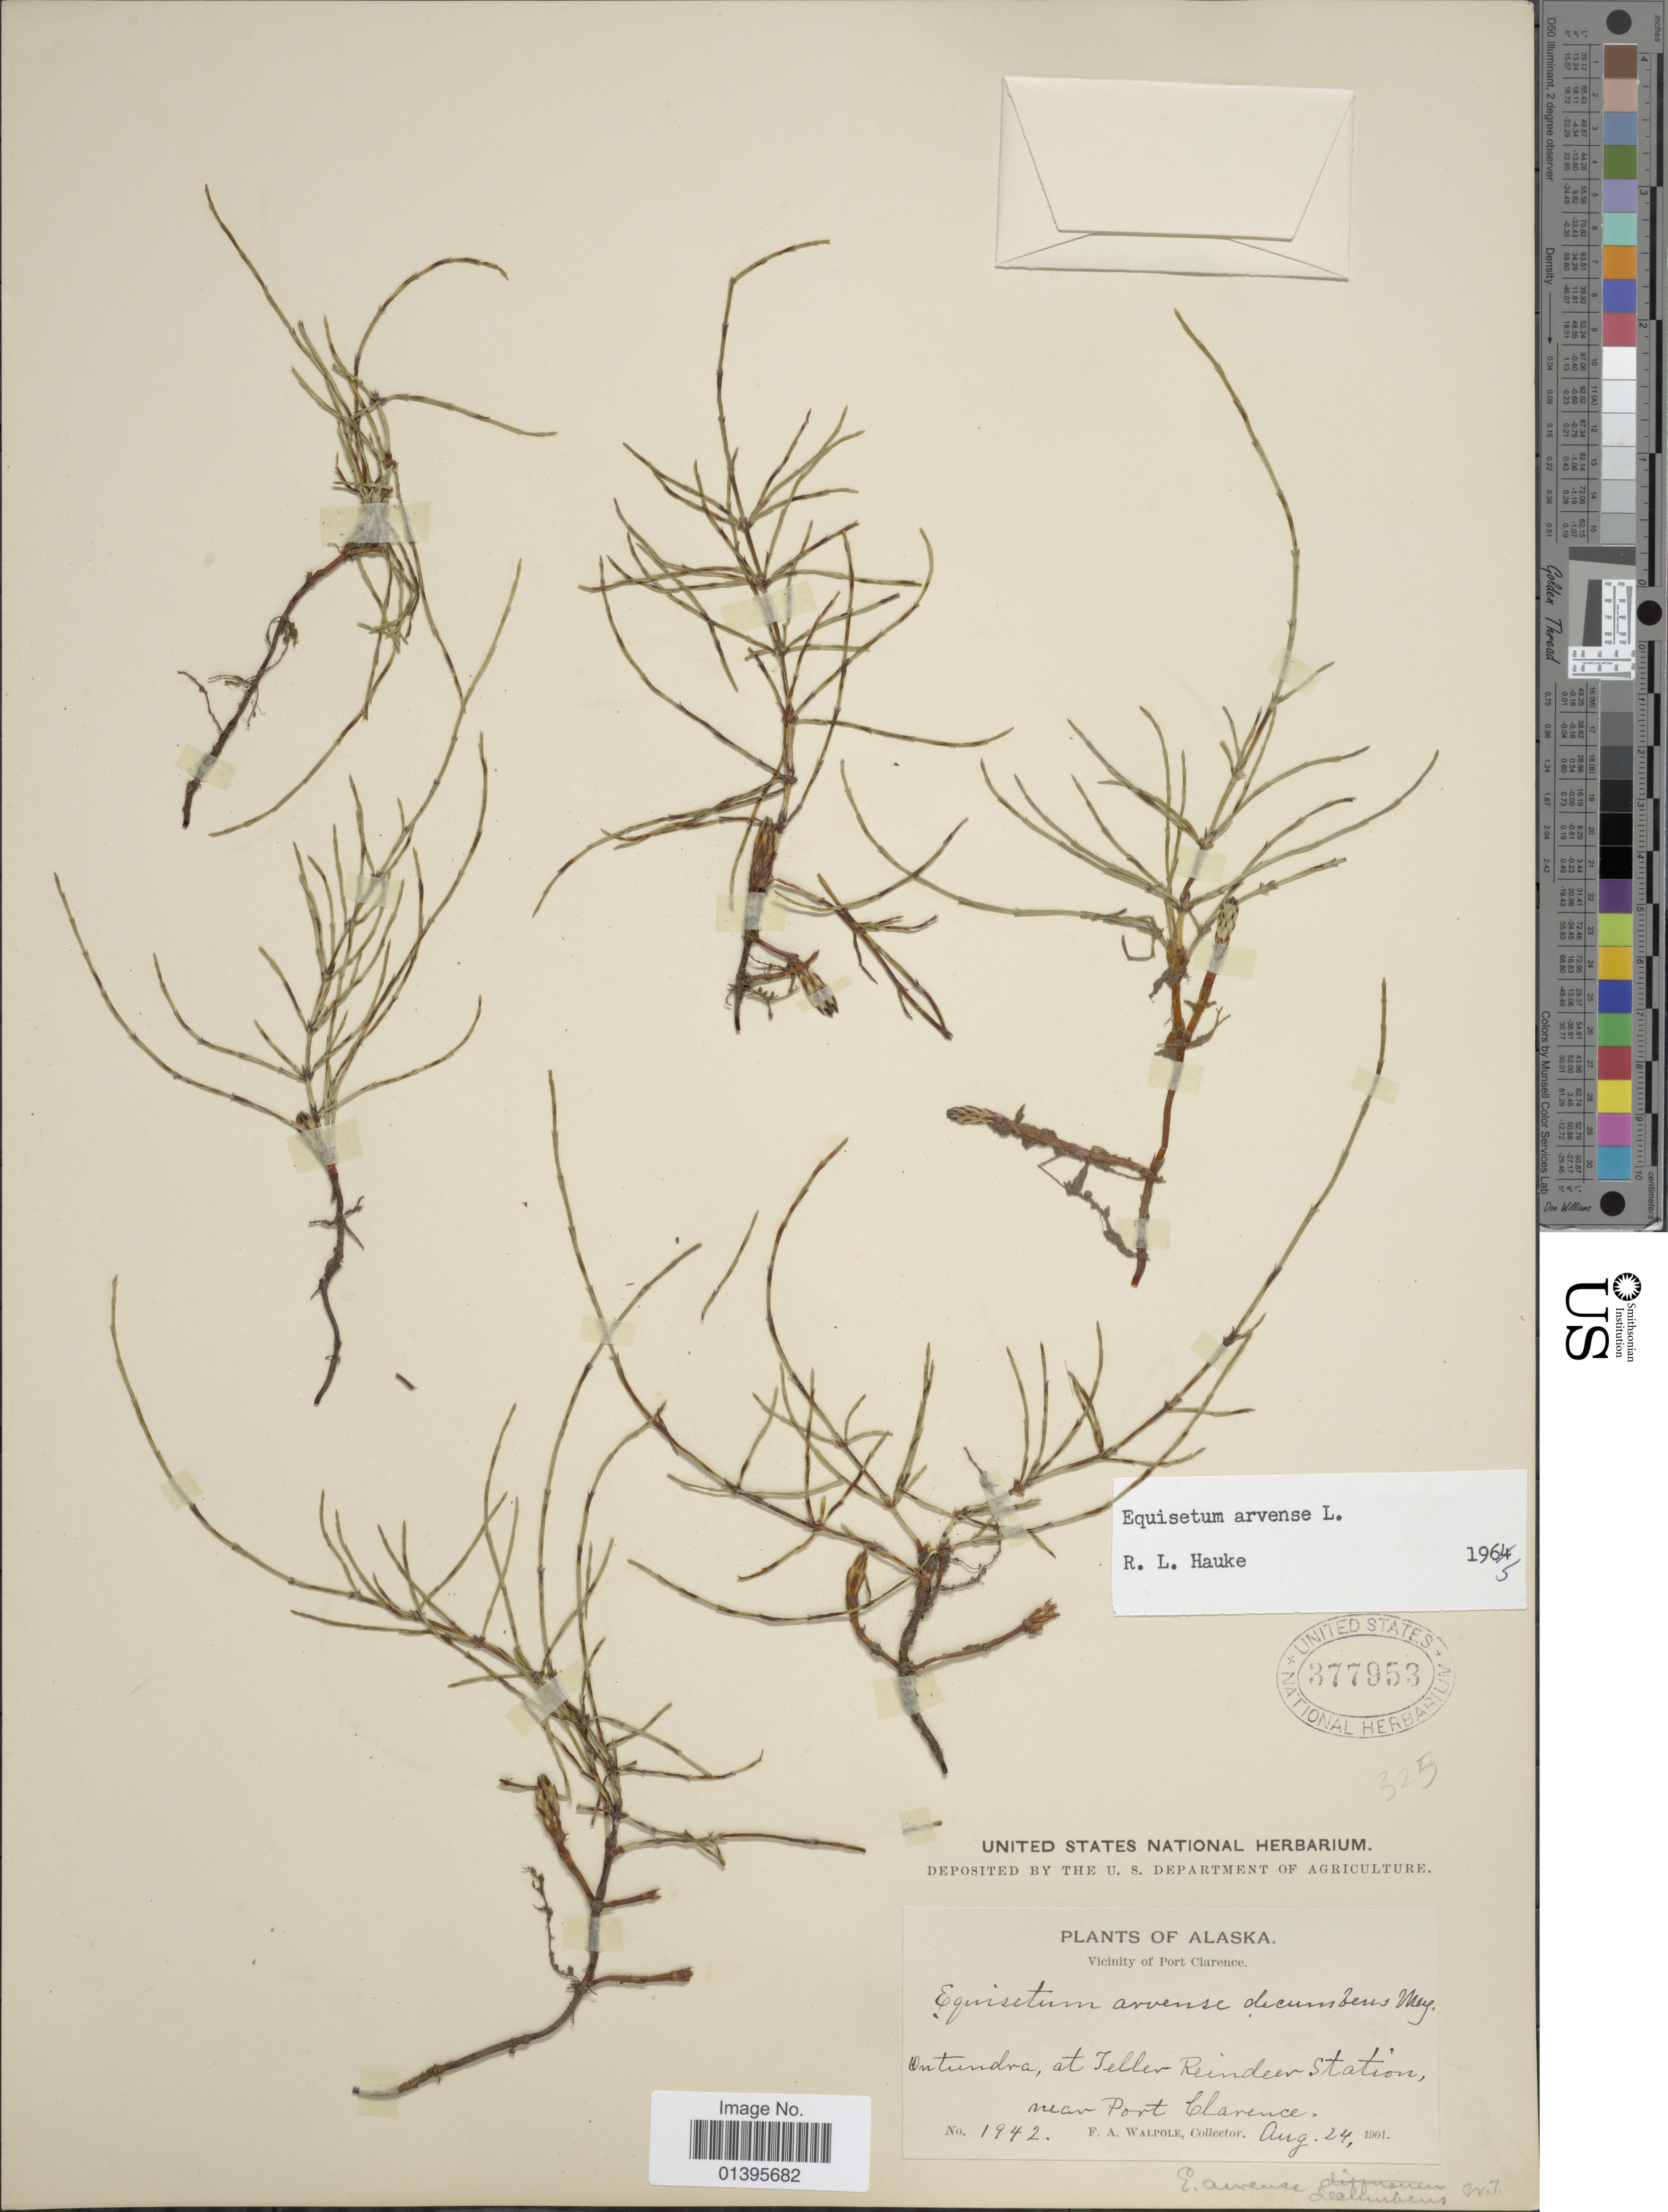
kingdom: Plantae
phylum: Tracheophyta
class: Polypodiopsida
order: Equisetales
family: Equisetaceae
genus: Equisetum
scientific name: Equisetum arvense var. decumbens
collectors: F. Walpole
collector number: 1942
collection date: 1901-08-24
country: United States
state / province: Alaska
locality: Vicinity of Port Clarence. On tundra, at Teller Reinder Station, near Port Clarence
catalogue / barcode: US 377953